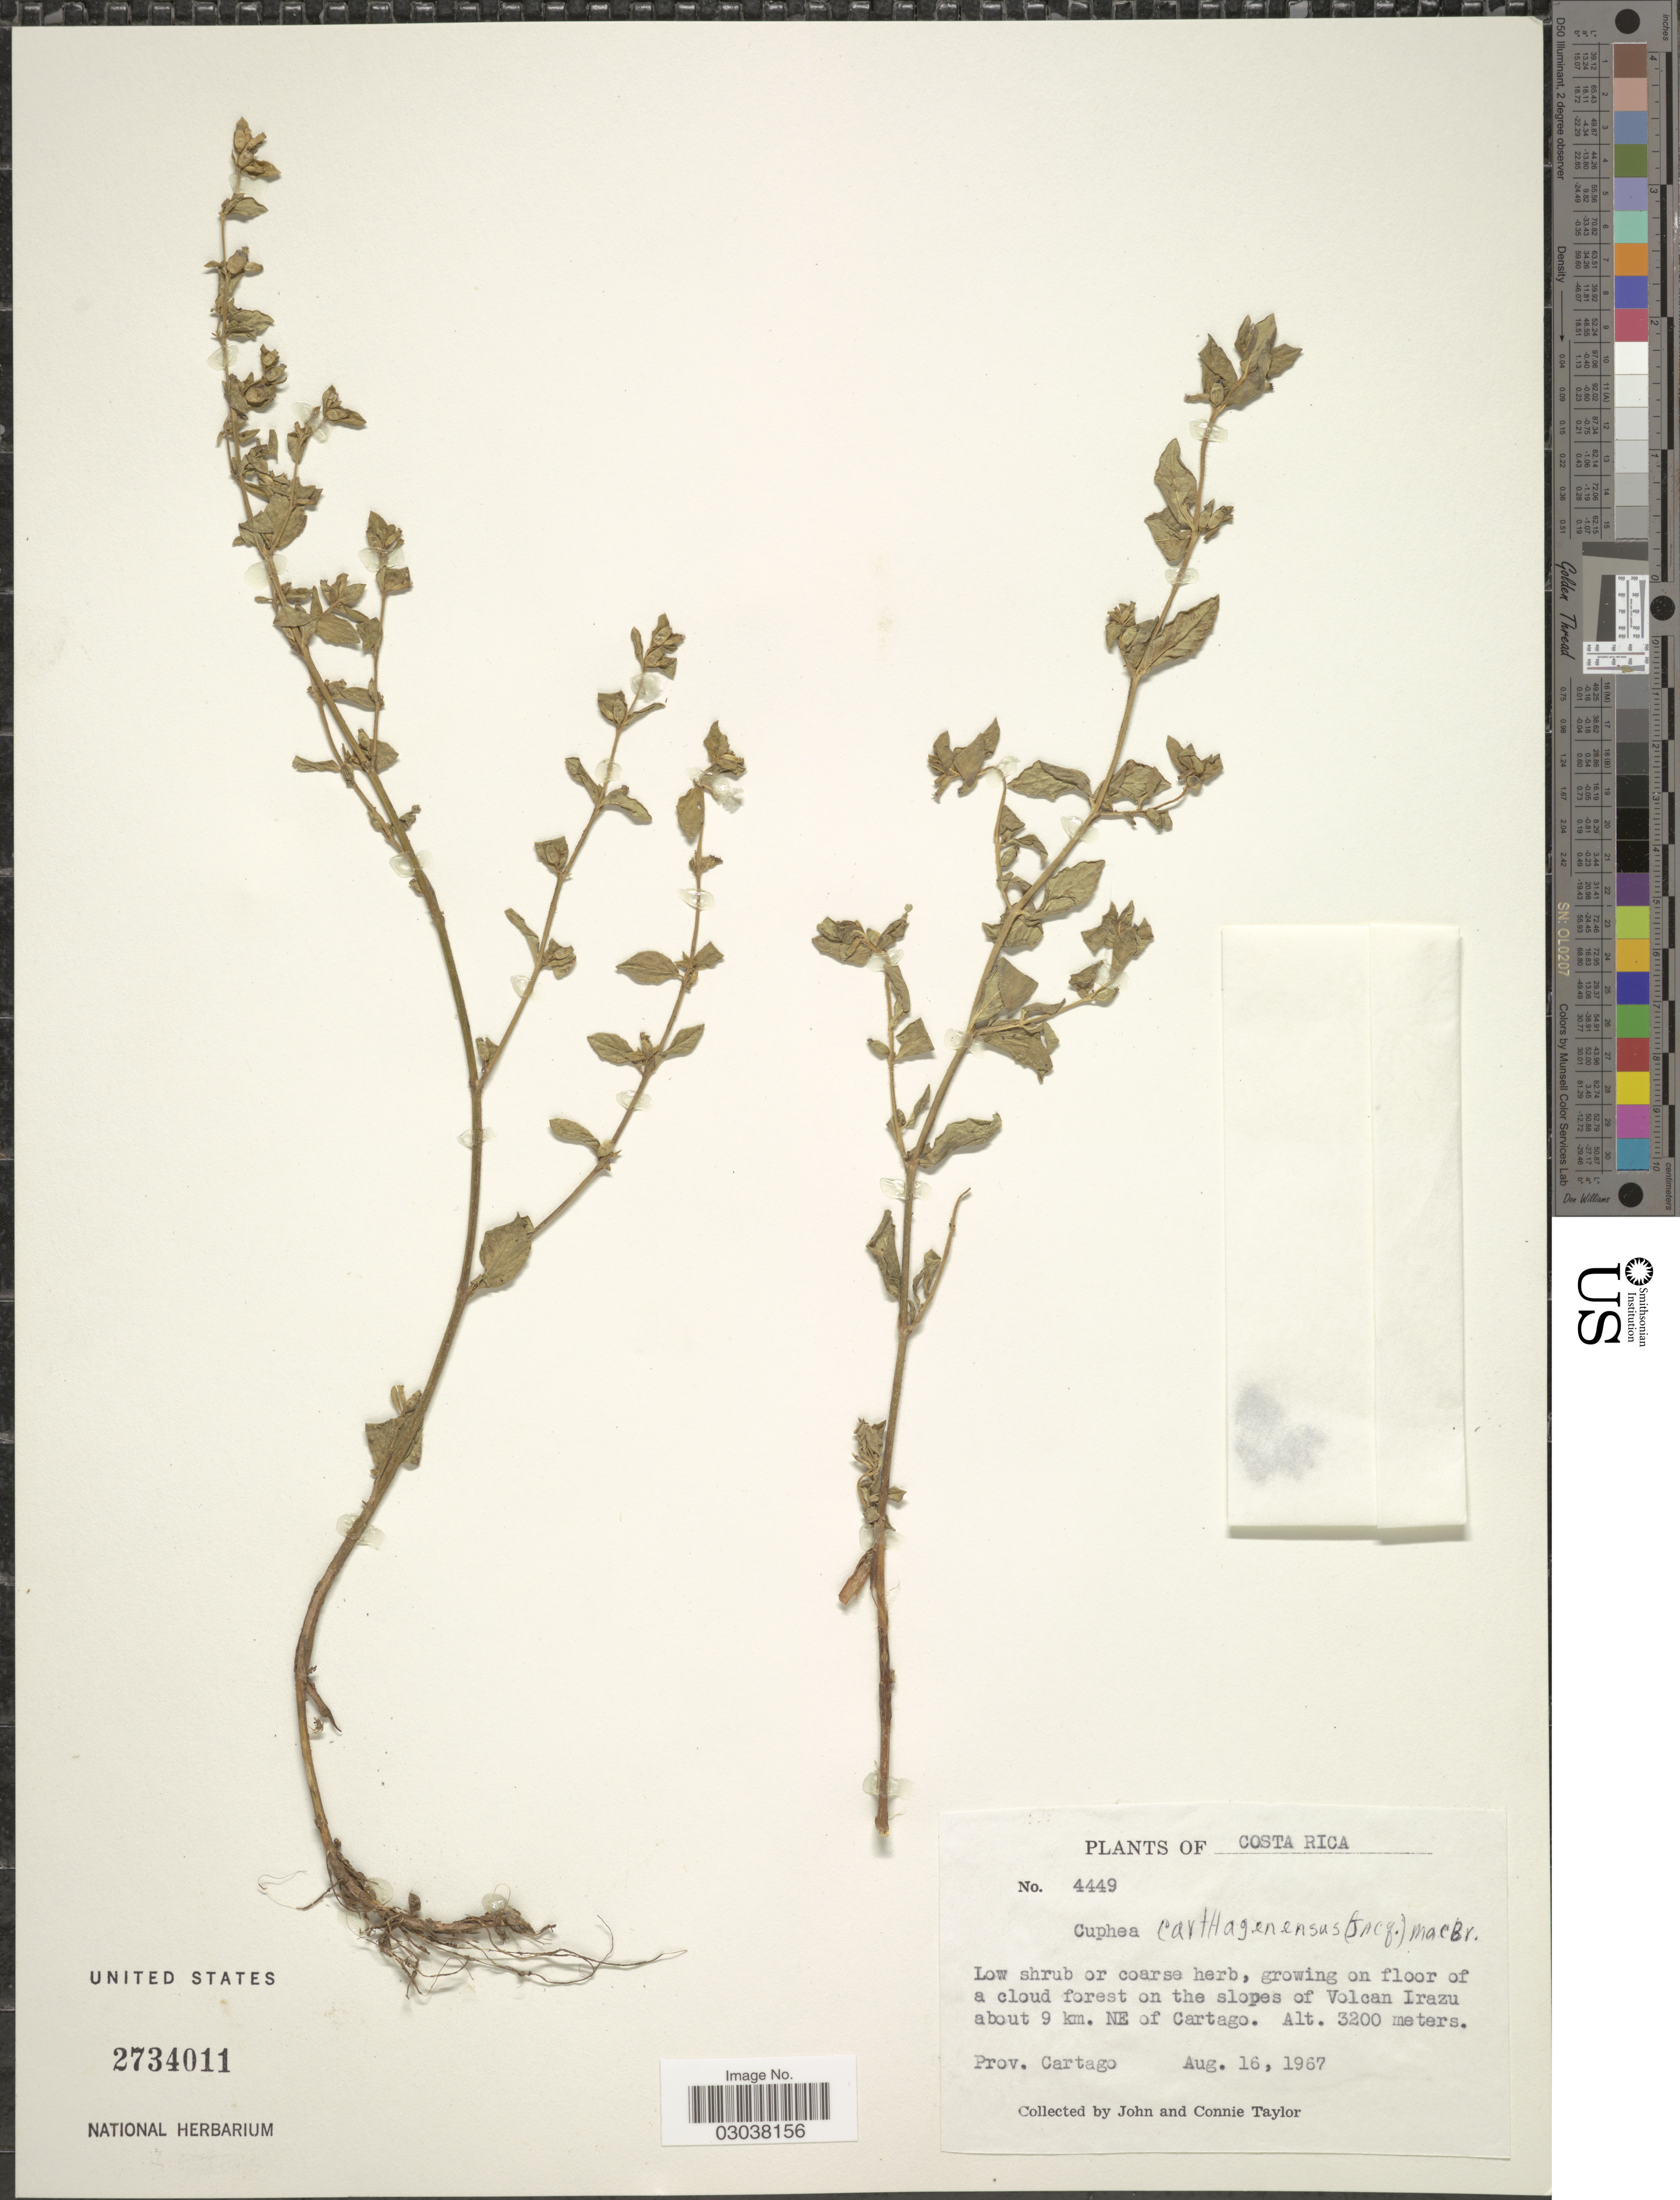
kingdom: Plantae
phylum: Tracheophyta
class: Magnoliopsida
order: Myrtales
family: Lythraceae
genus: Cuphea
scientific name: Cuphea carthagenensis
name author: (Jacq.) J.F. Macbr.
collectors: J. Taylor & C. Taylor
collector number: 4449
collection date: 1967-08-16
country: Costa Rica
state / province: Cartago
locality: Growing on floor of a cloud forest on the slopes of Volcan Irazu about 9 km. NE of Cartago.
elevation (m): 3200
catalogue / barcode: US 2734011